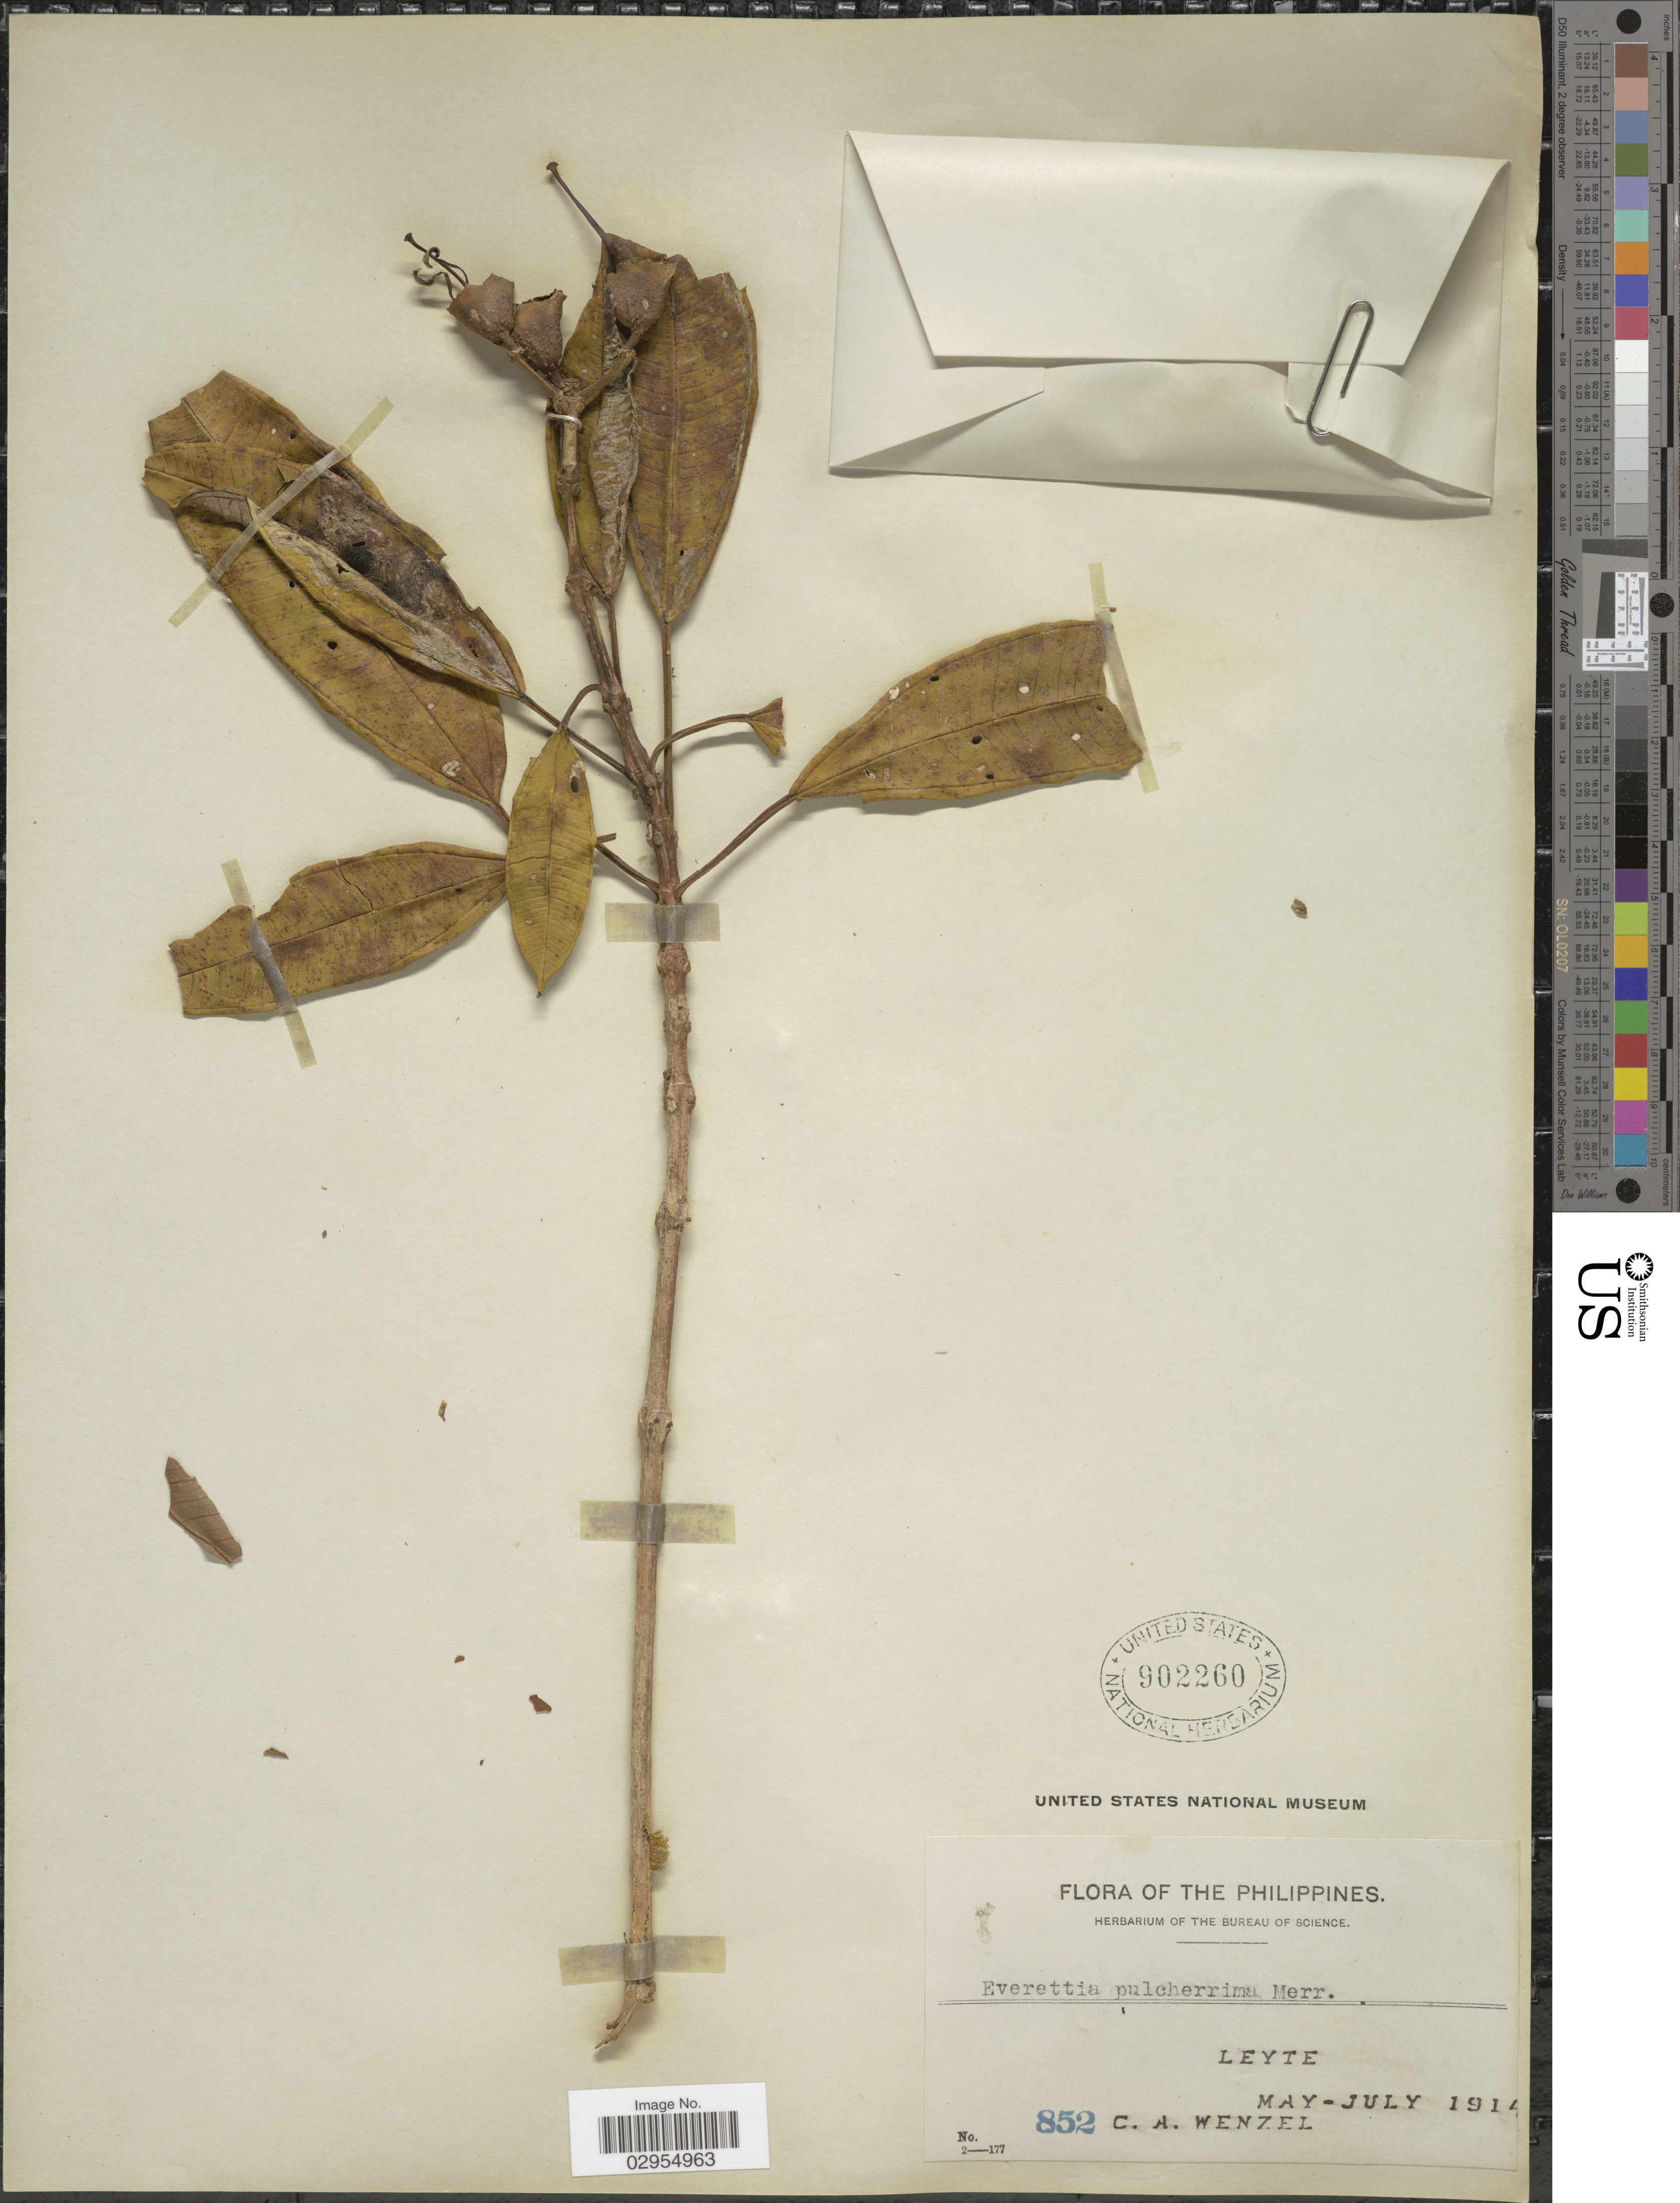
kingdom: Plantae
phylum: Tracheophyta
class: Magnoliopsida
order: Myrtales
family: Melastomataceae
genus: Beccarianthus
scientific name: Beccarianthus pulcherrimus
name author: (Merr.) J.F. Maxwell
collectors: C. Wenzel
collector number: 852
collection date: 1914-05/1914-07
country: Philippines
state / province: Eastern Visayas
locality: Leyte.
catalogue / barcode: US 902260